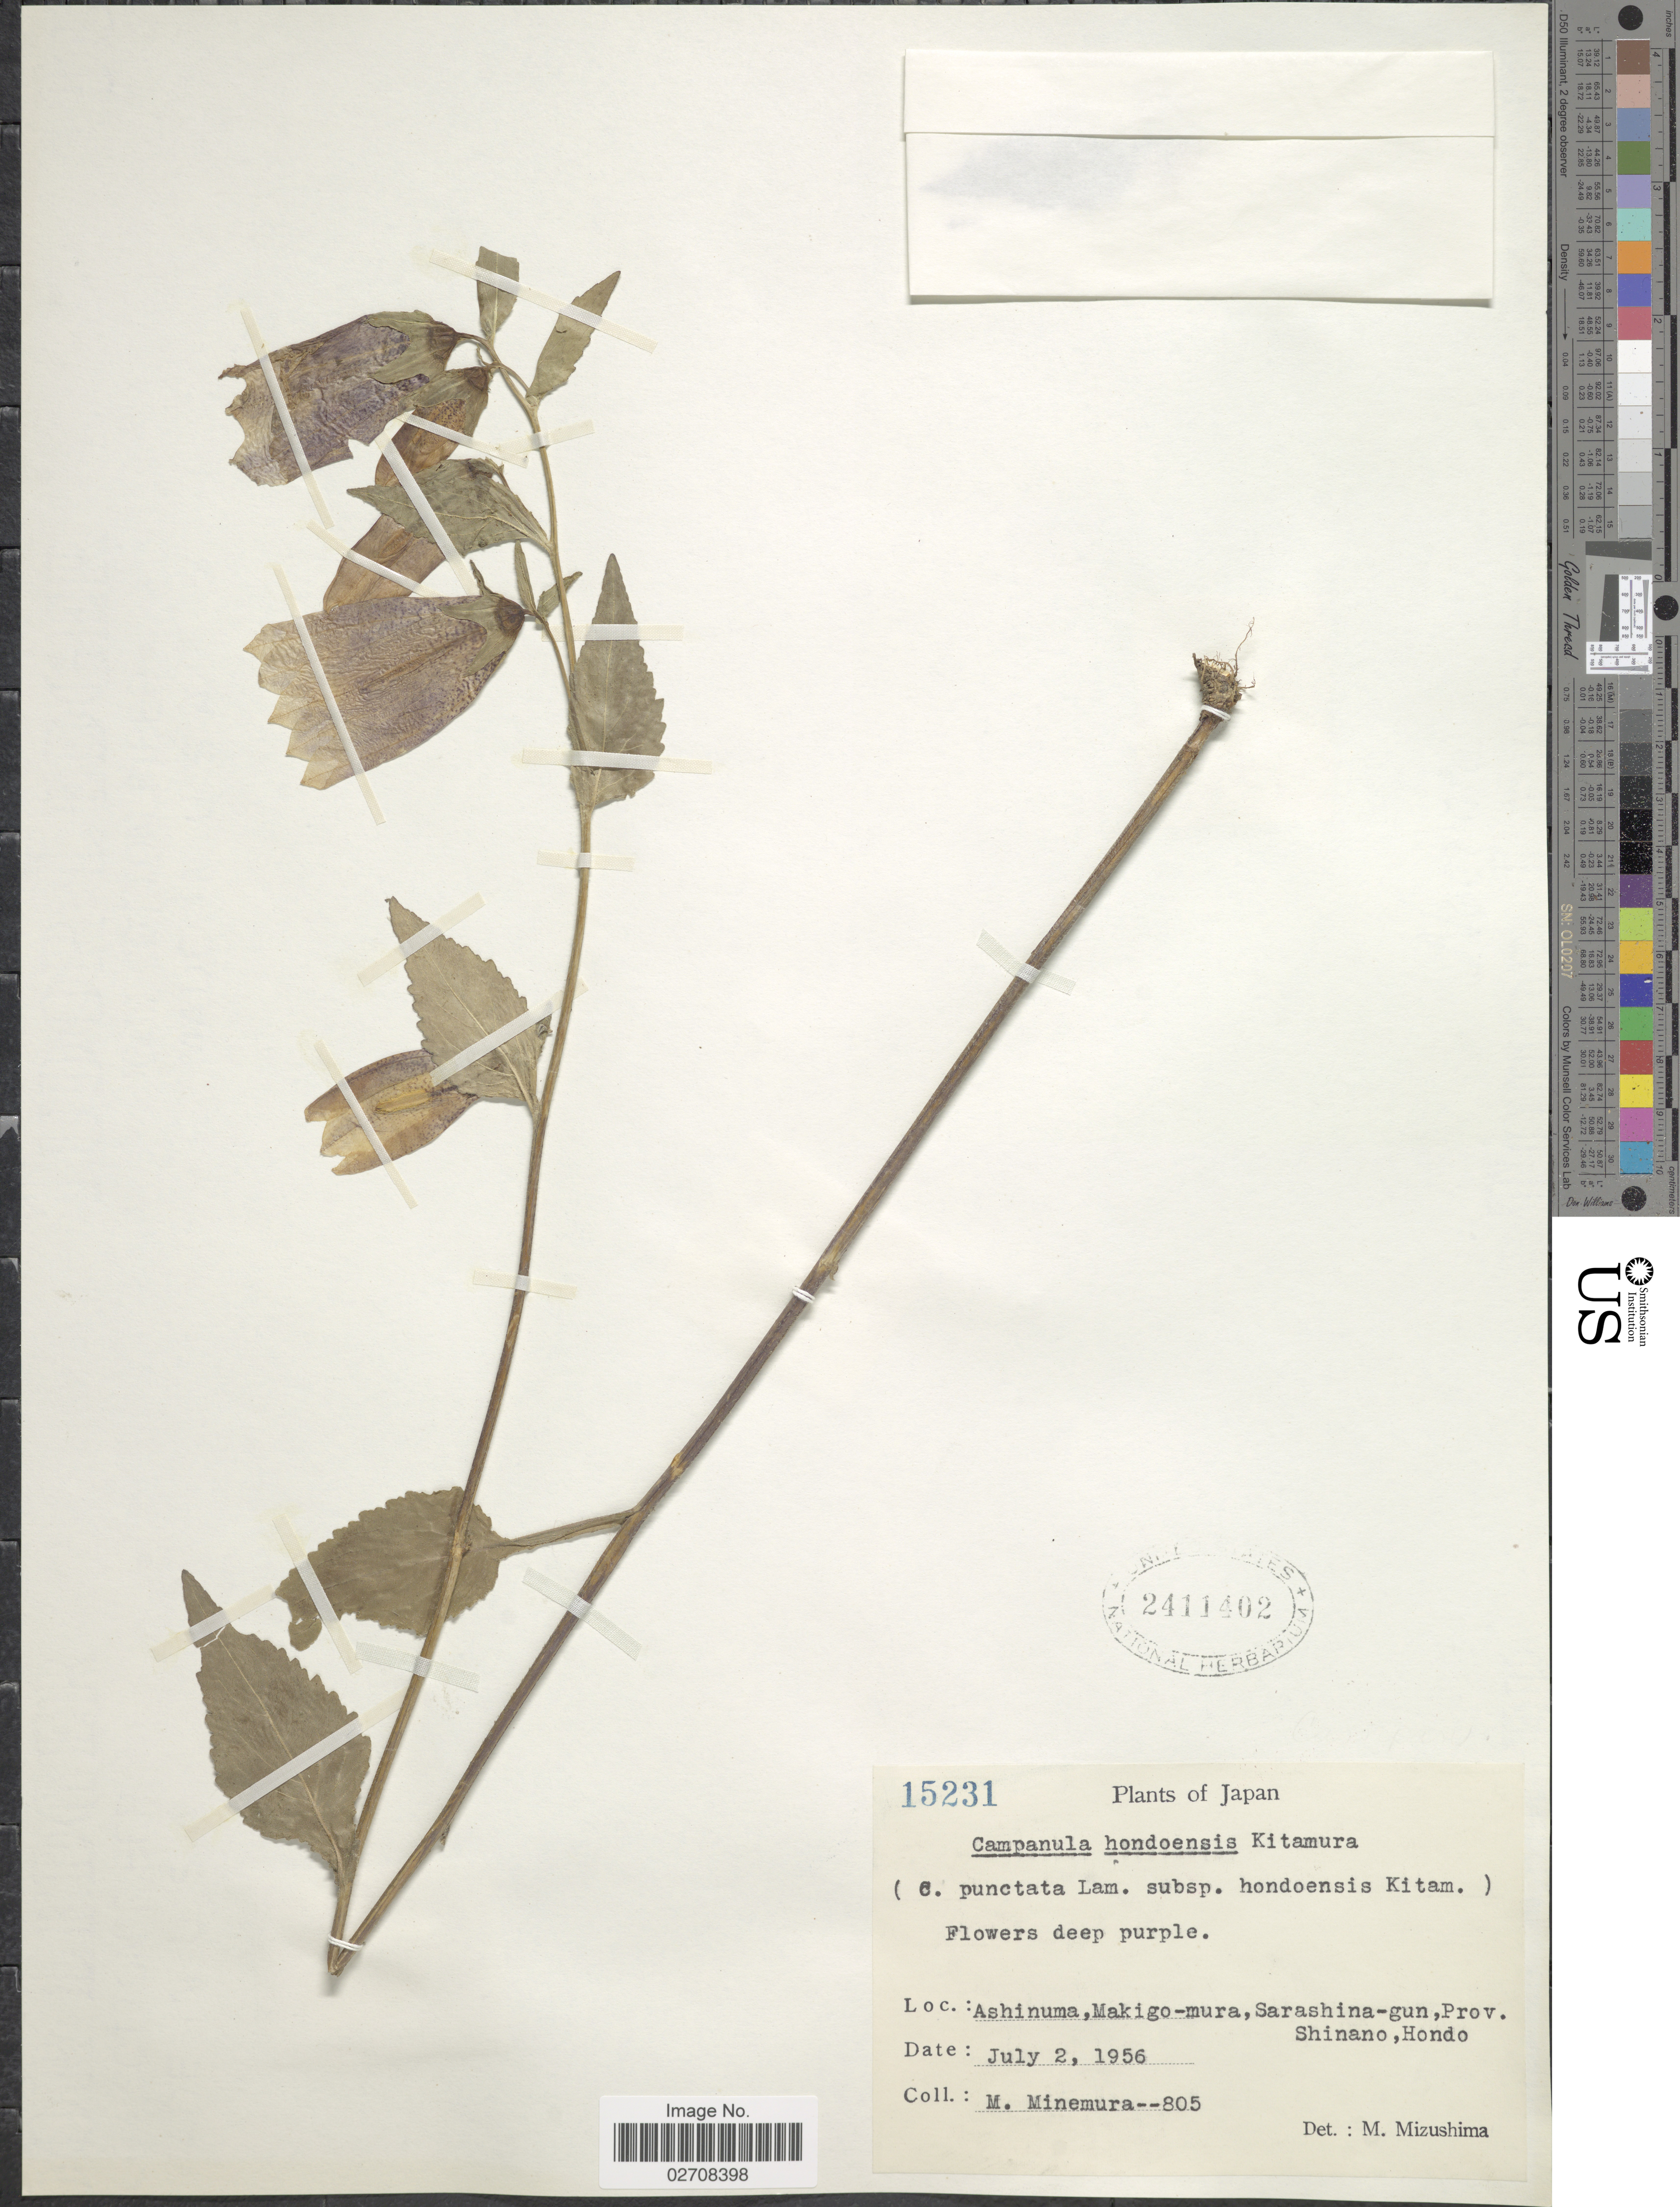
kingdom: Plantae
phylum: Tracheophyta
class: Magnoliopsida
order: Asterales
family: Campanulaceae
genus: Campanula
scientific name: Campanula hondoensis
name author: Kitam.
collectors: M. Minemura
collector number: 805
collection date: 1956-07-02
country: Japan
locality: Ashinuma, Makigo-mura, Sarashina-gun, Prov. Shinano, Hondo.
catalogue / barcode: US 2411402